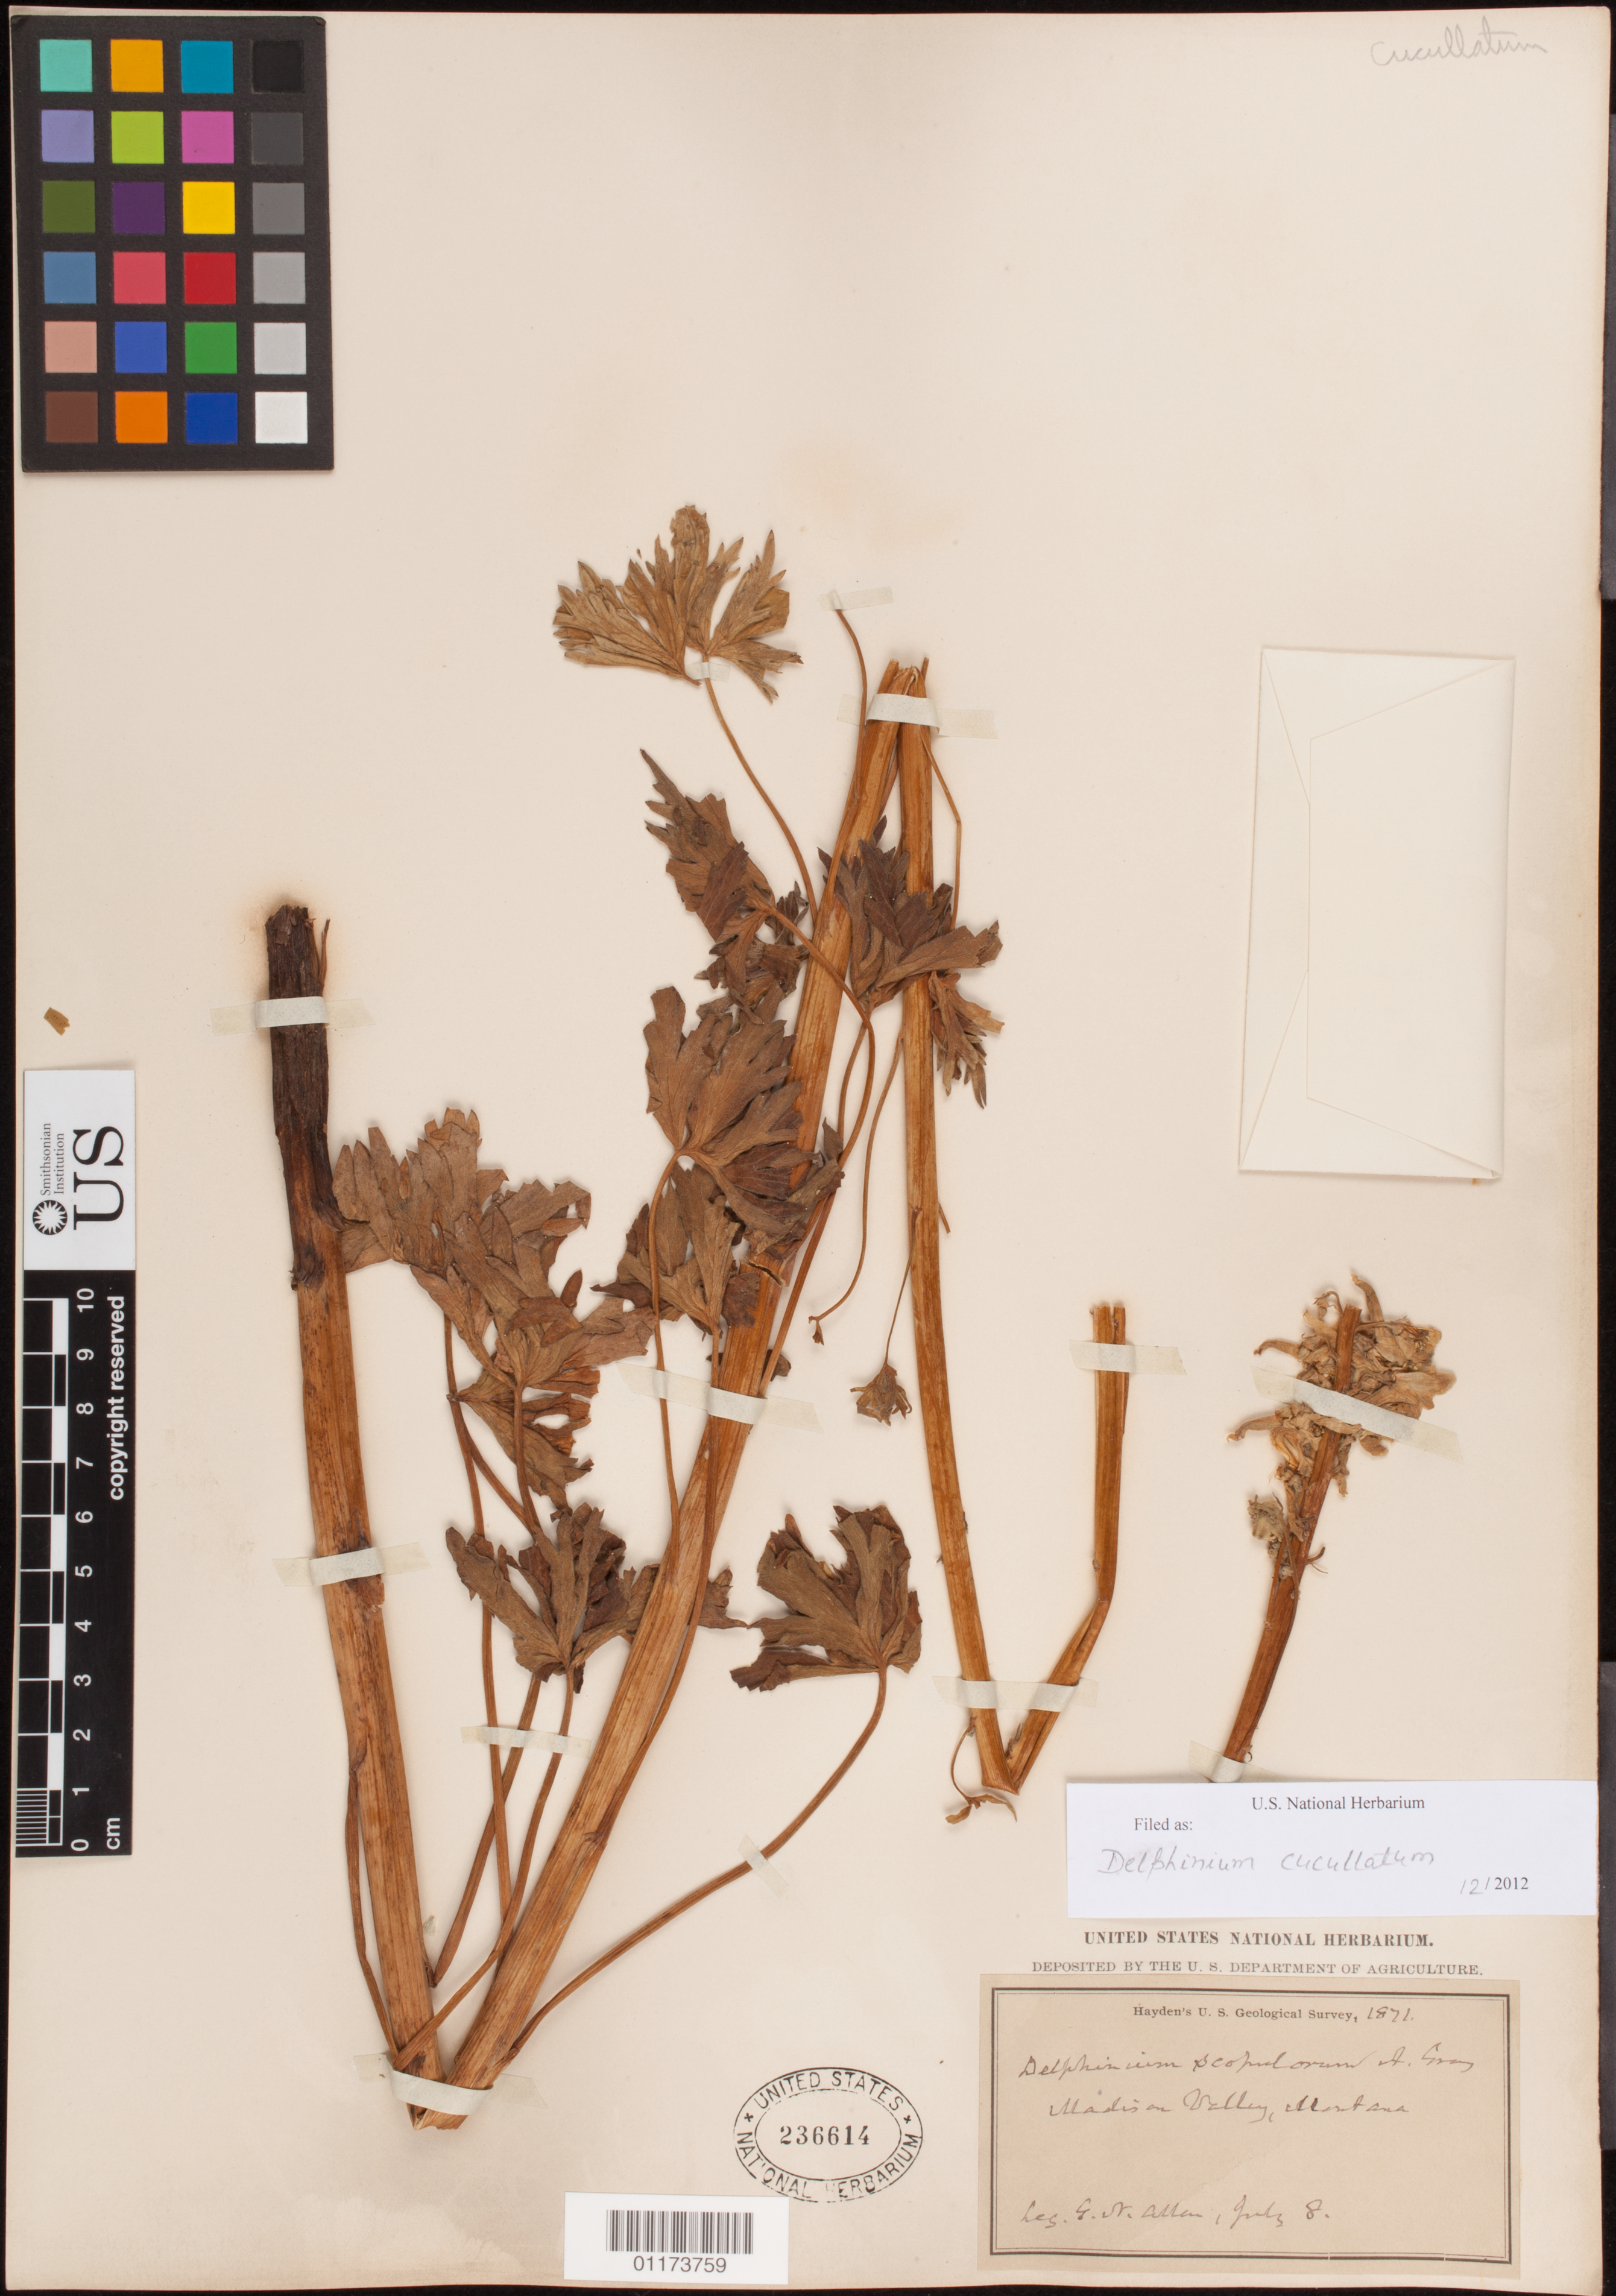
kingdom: Plantae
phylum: Tracheophyta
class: Magnoliopsida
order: Ranunculales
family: Ranunculaceae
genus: Delphinium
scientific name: Delphinium cucullatum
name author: E. Nelson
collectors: G. N. Allen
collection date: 1871-07-08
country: United States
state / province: Montana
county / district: Madison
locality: Madison Valley.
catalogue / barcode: US 236614